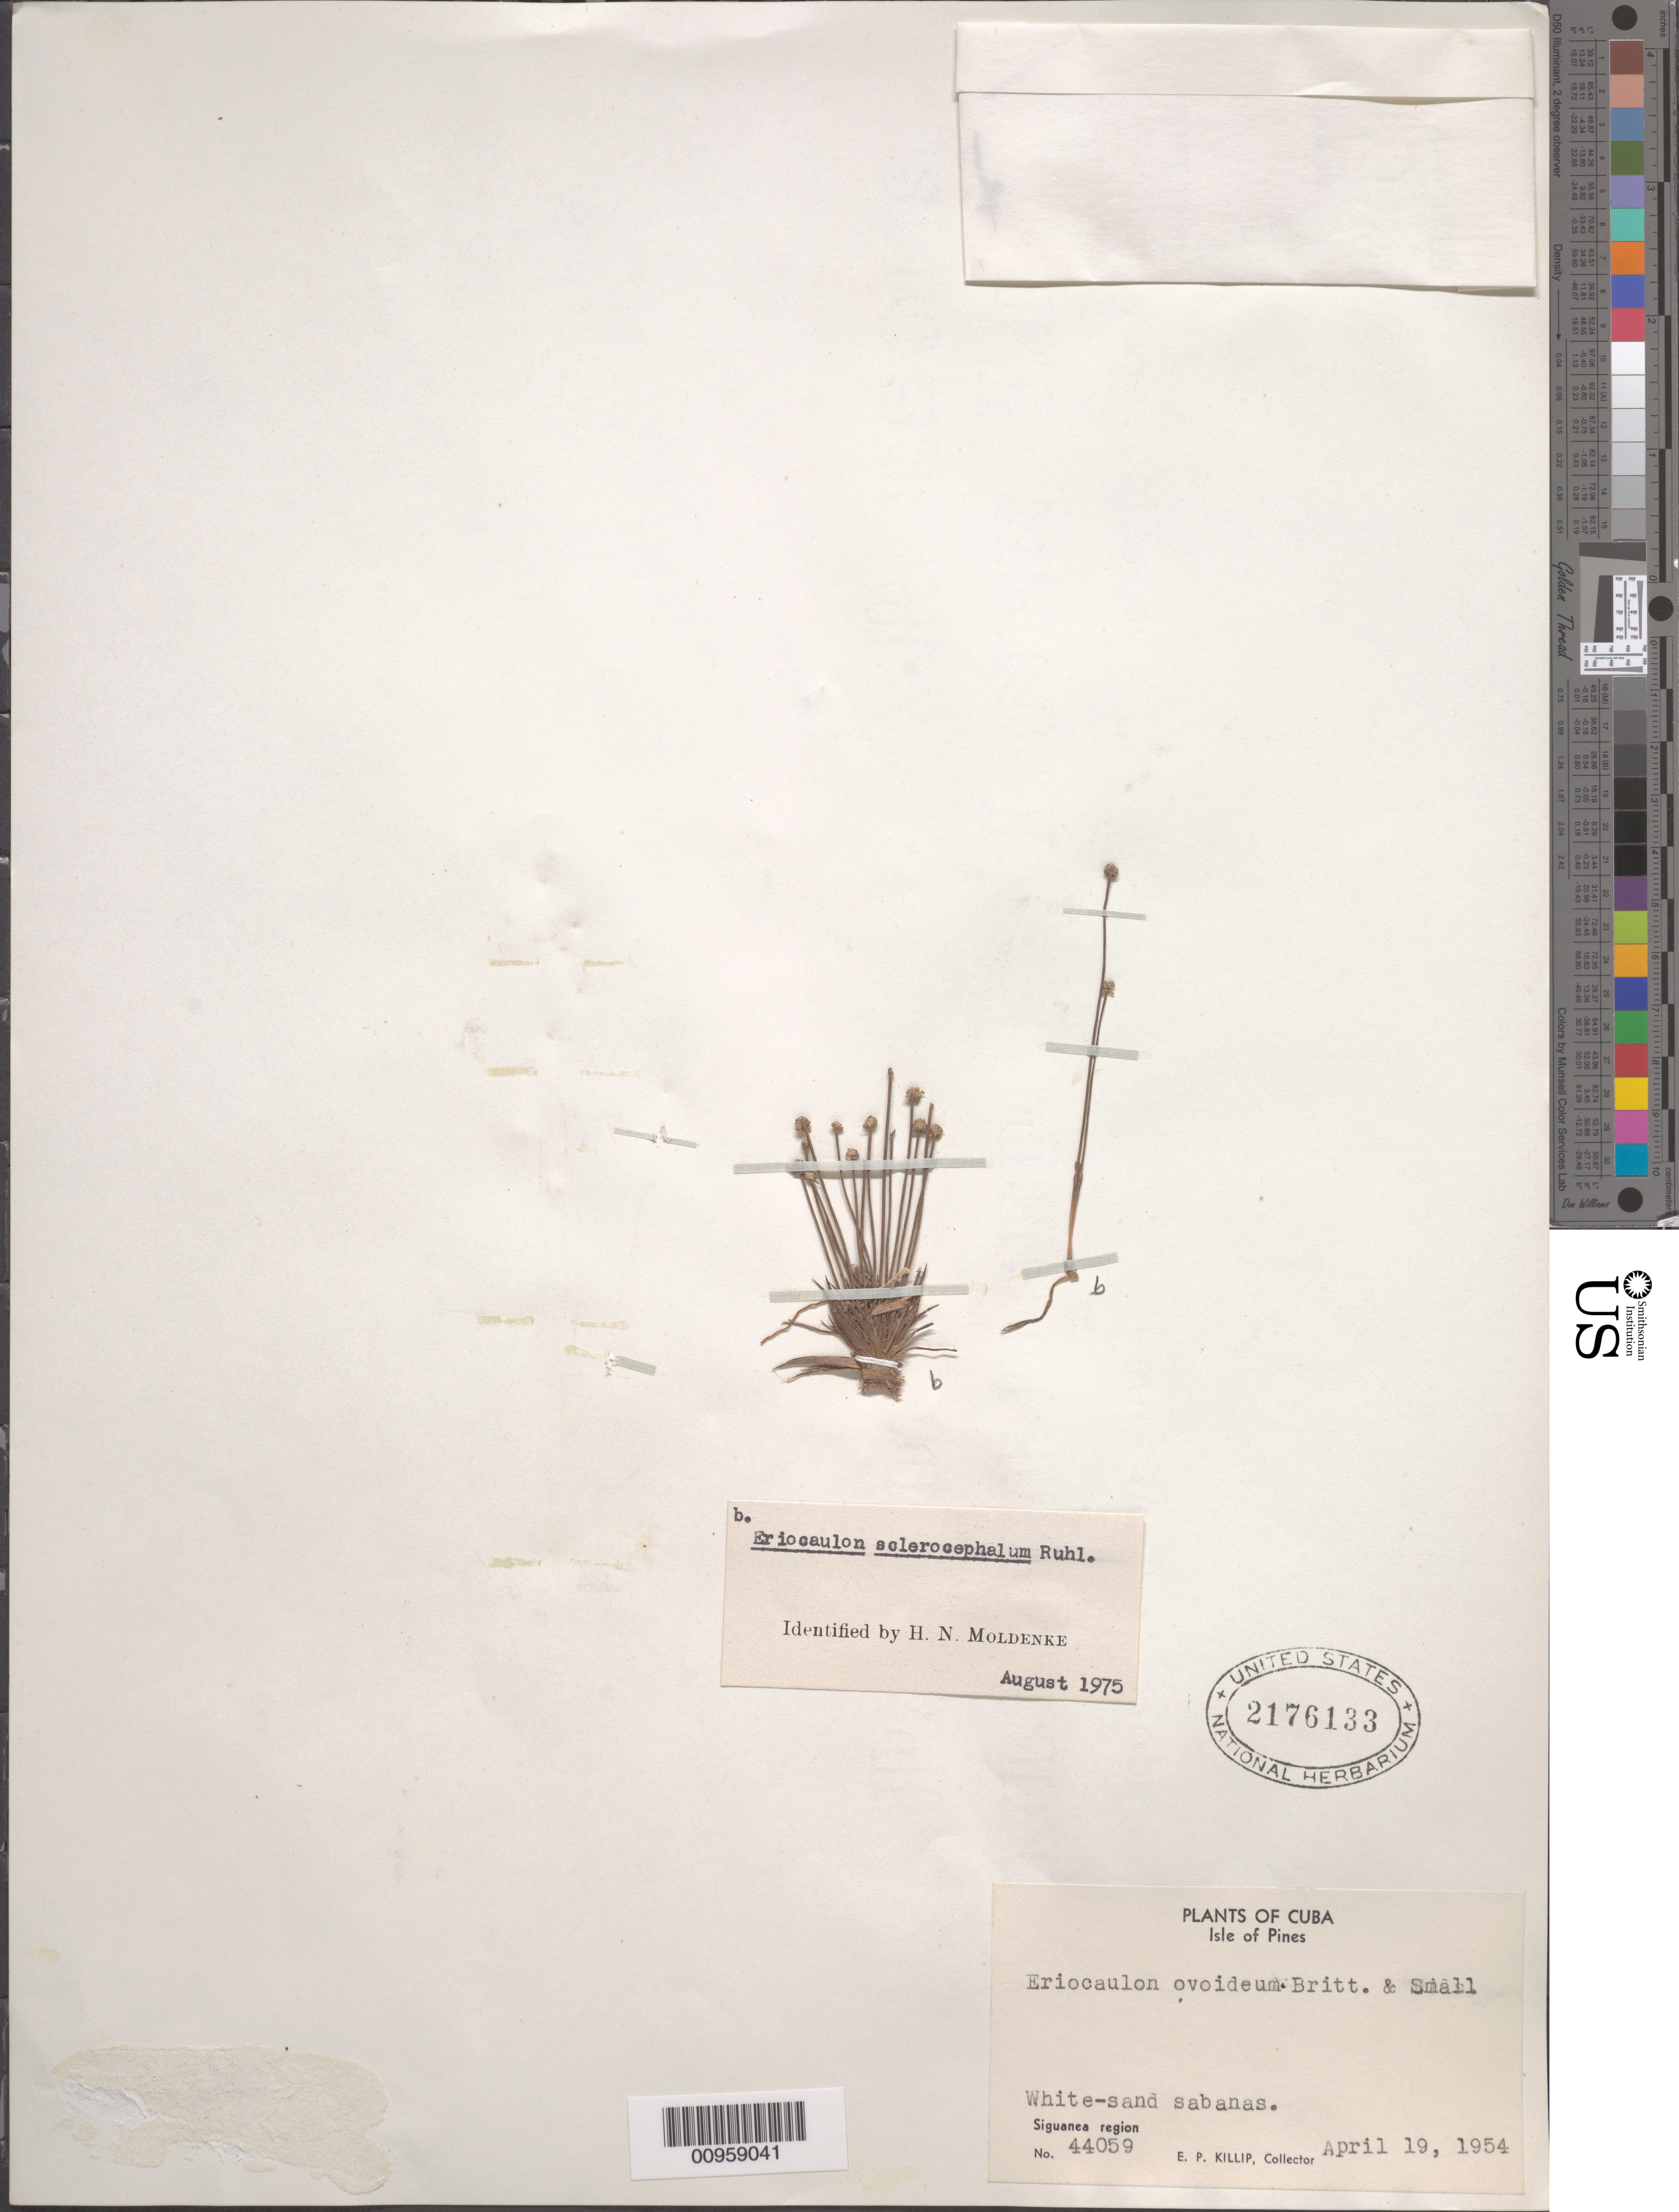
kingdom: Plantae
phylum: Tracheophyta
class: Liliopsida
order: Poales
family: Eriocaulaceae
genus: Eriocaulon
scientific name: Eriocaulon sclerocephalum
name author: Ruhland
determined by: Moldenke, H. N.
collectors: E. P. Killip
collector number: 44059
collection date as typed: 19 Apr 1954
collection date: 1954-04-19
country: Cuba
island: Isla de la Juventud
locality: Siguanea Region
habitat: White-sand savannas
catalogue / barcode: US 2176133